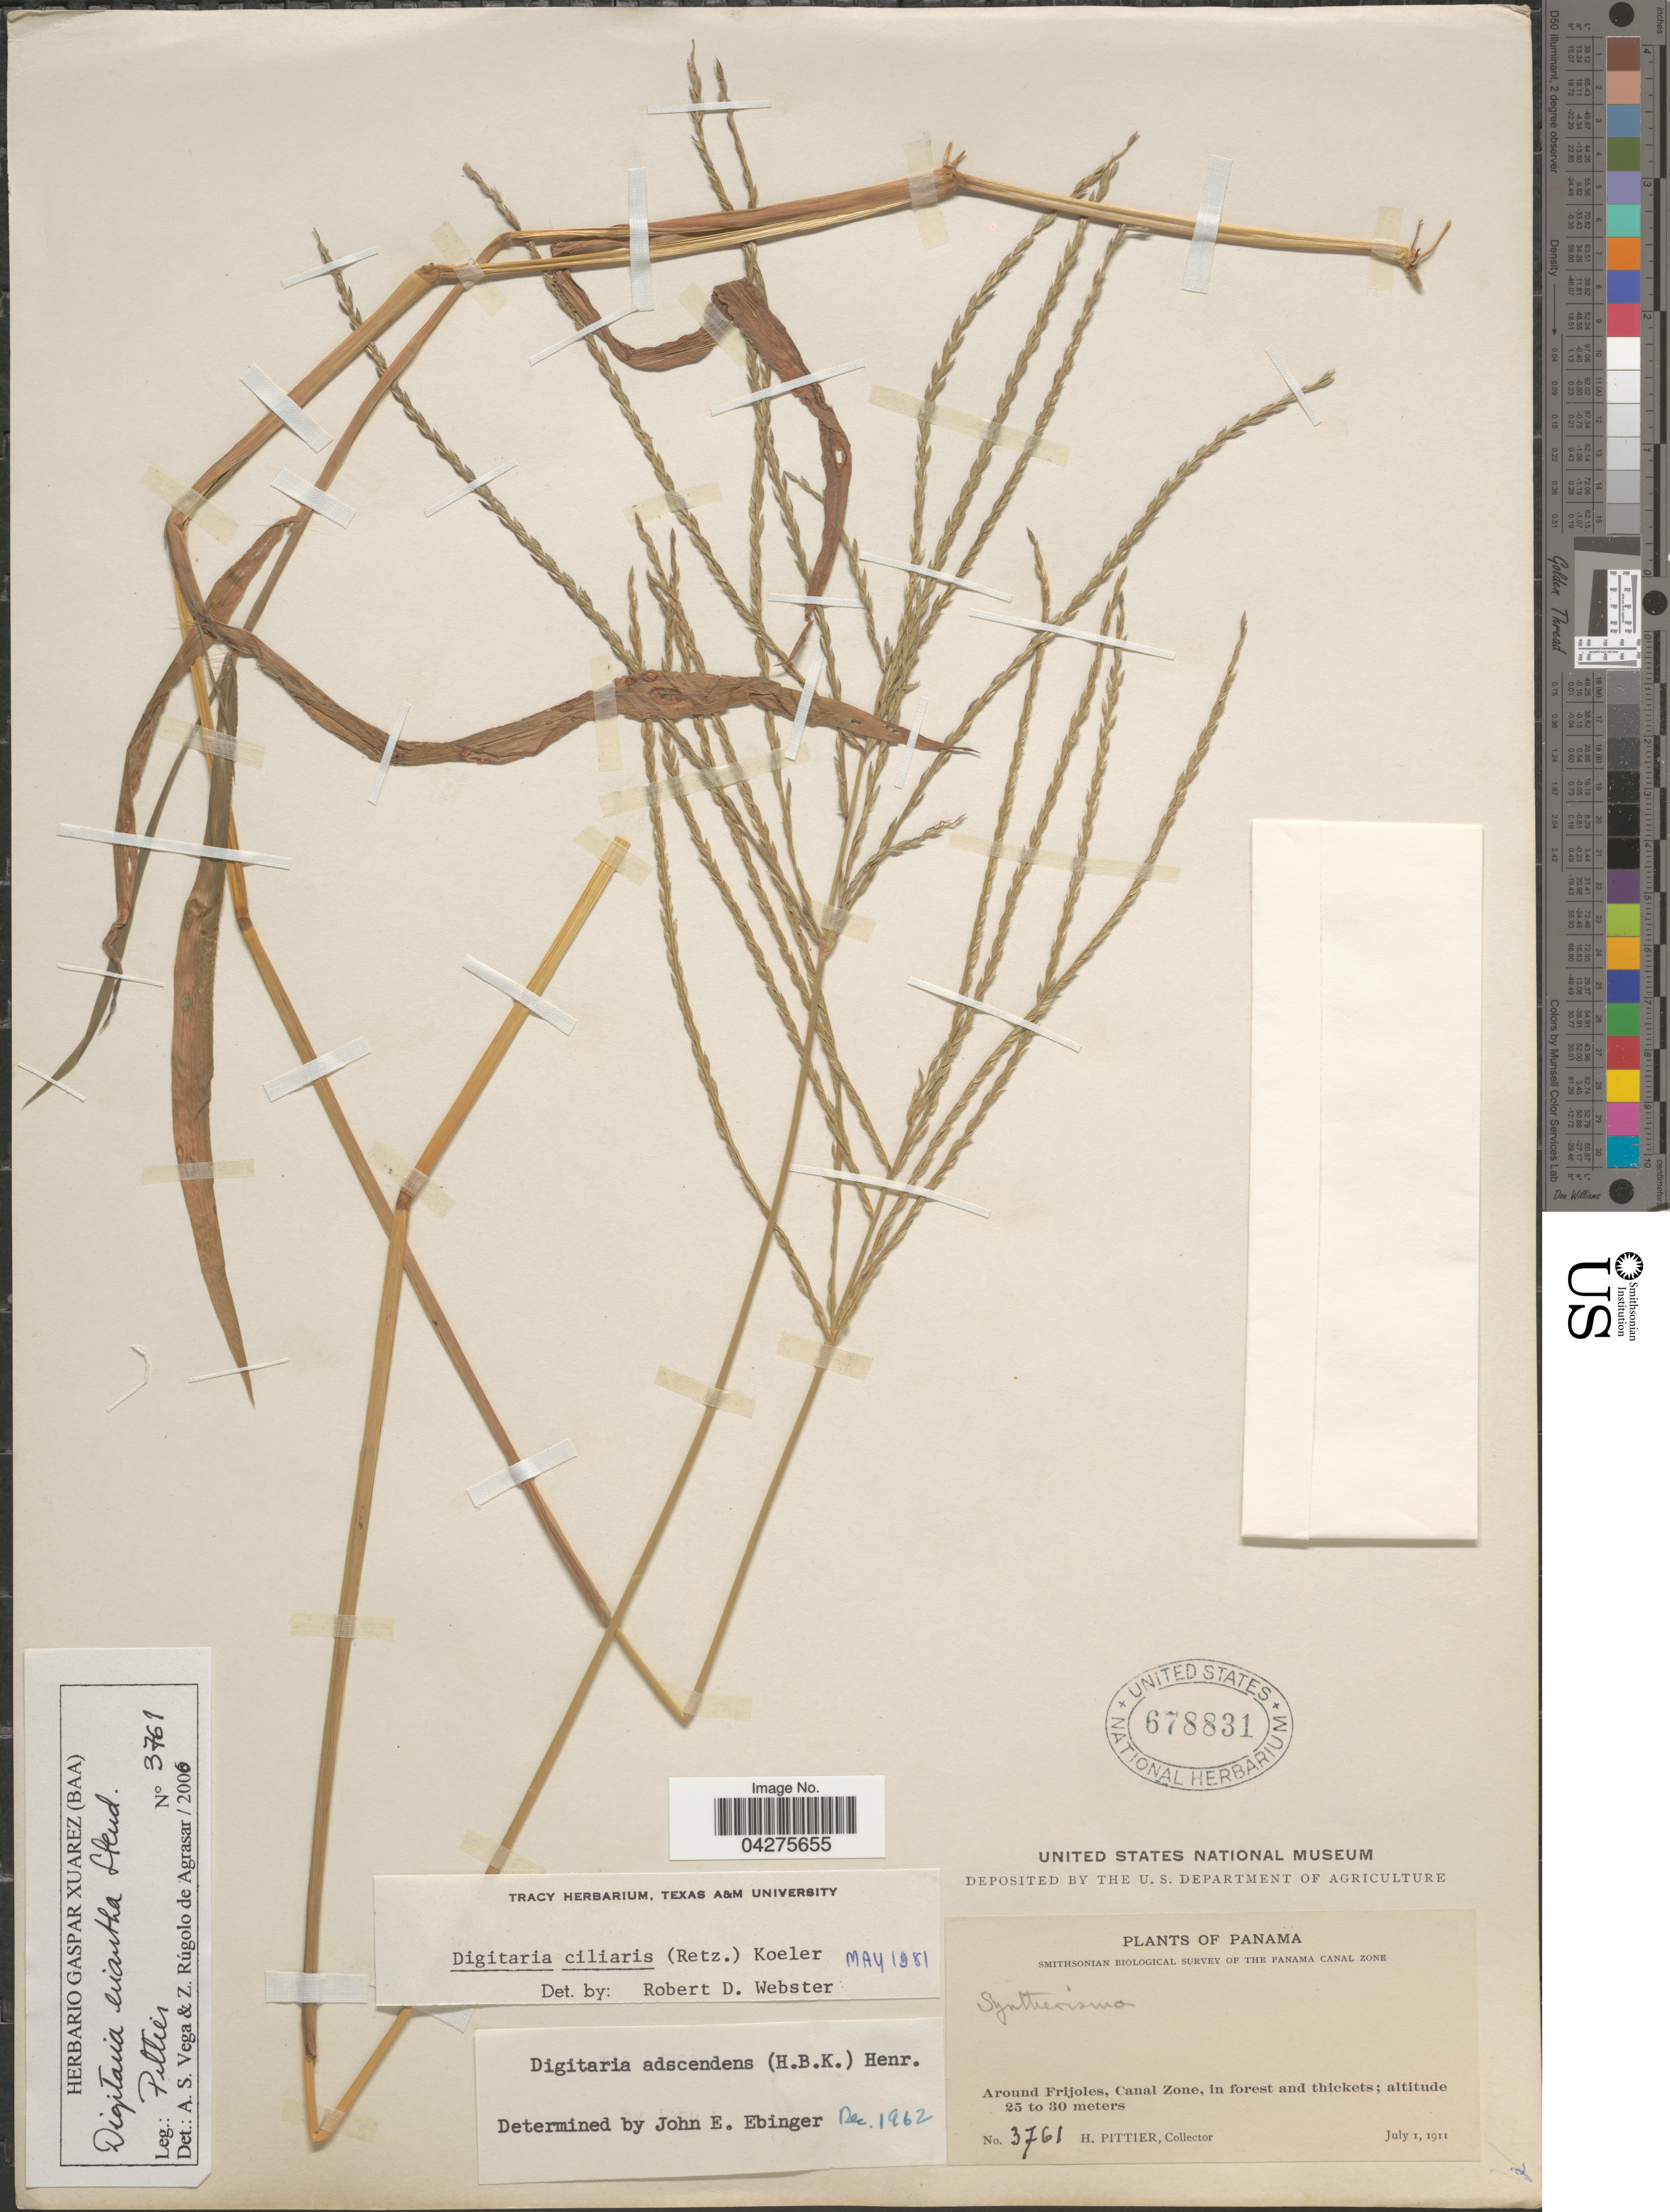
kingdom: Plantae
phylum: Tracheophyta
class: Liliopsida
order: Poales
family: Poaceae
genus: Digitaria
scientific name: Digitaria eriantha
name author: Steud.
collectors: H. F. Pittier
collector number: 3761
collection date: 1911-07-01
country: Panama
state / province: Colón / Panamá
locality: Smithsonian Biological Survey of the Panama Canal Zone. Around Frijoles, Canal Zone, in forest and thickets.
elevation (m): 25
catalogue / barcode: US 678831